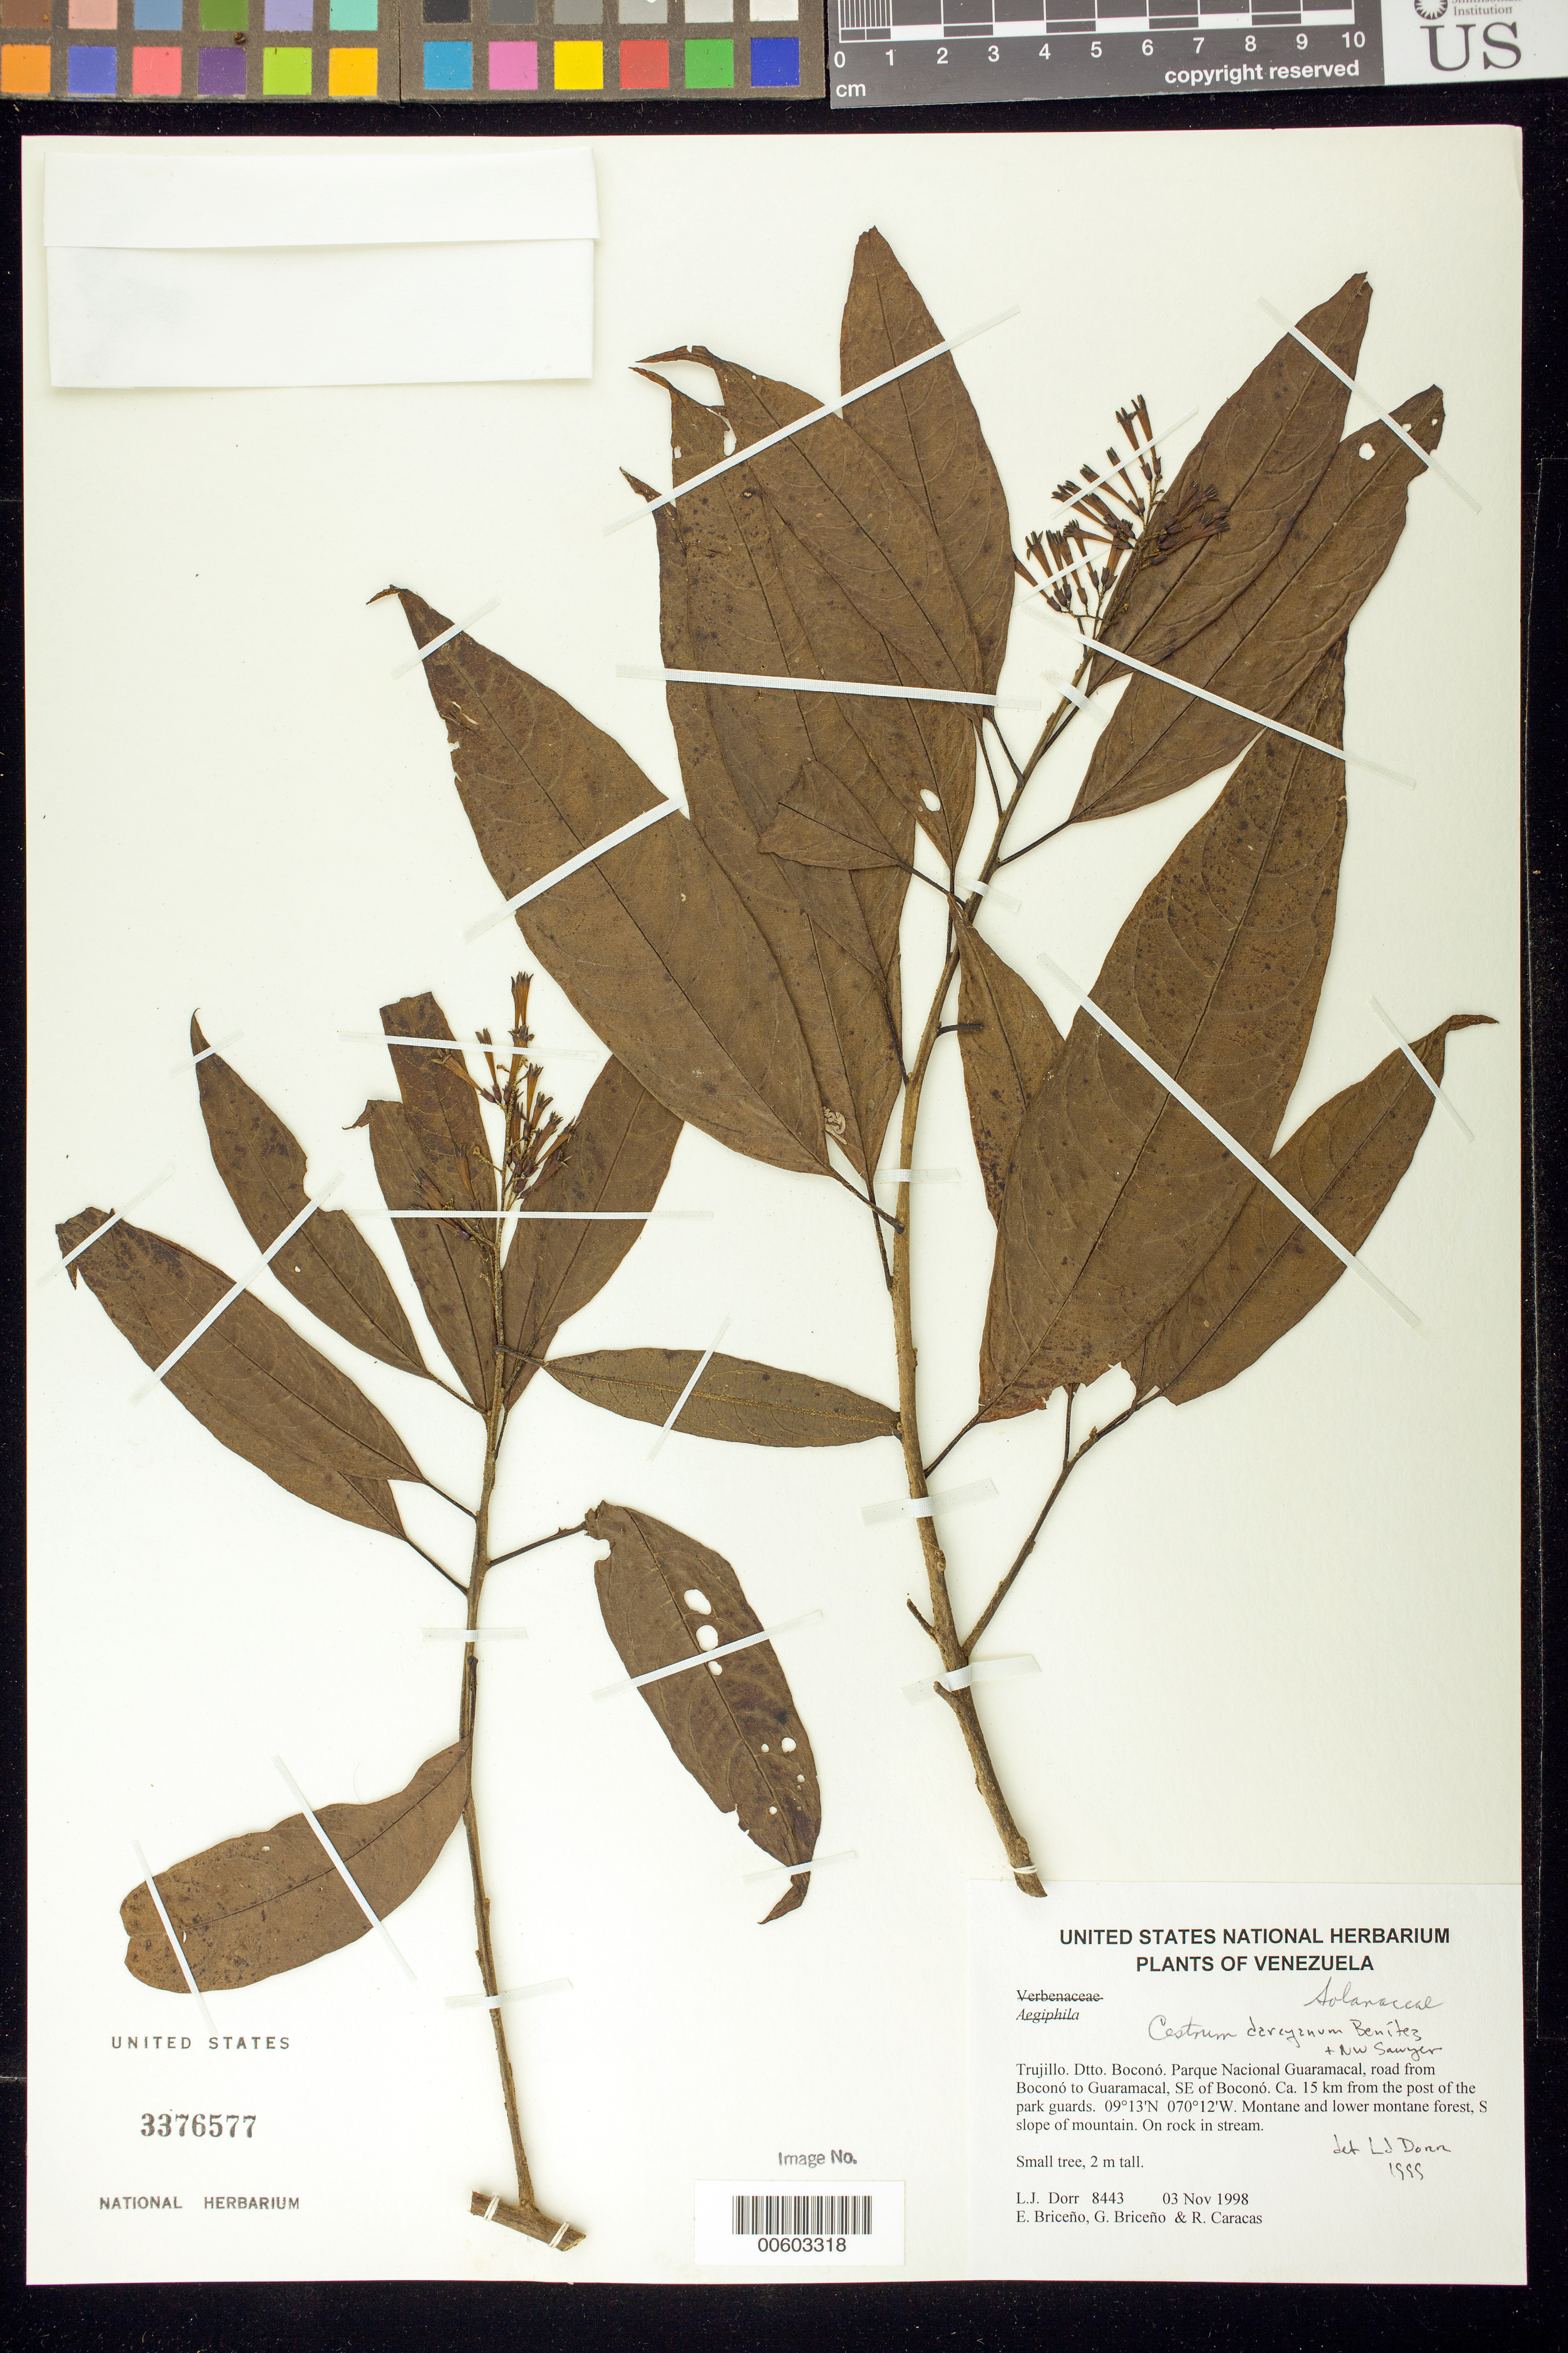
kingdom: Plantae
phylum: Tracheophyta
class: Magnoliopsida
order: Solanales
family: Solanaceae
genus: Cestrum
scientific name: Cestrum darcyanum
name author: Benítez & N.W. Sawyer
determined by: Dorr, L. J., (BOT), Smithsonian Institution - National Museum of Natural History (UNITED STATES)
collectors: L. J. Dorr, E. Briceño, G. Briceño & R. Caracas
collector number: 8443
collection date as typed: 03 Nov 1998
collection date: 1998-11-03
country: Venezuela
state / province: Trujillo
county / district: Boconó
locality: Parque Nacional Guaramacal, road from Boconó to Guaramacal, SE of Boconó, ca. 15 km from the post of the park guards.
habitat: Montane and lower montane forest, S slope of mountain. On rock in stream.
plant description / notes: BM, C, COL, CTES, F, PORT, US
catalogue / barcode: US 3376577